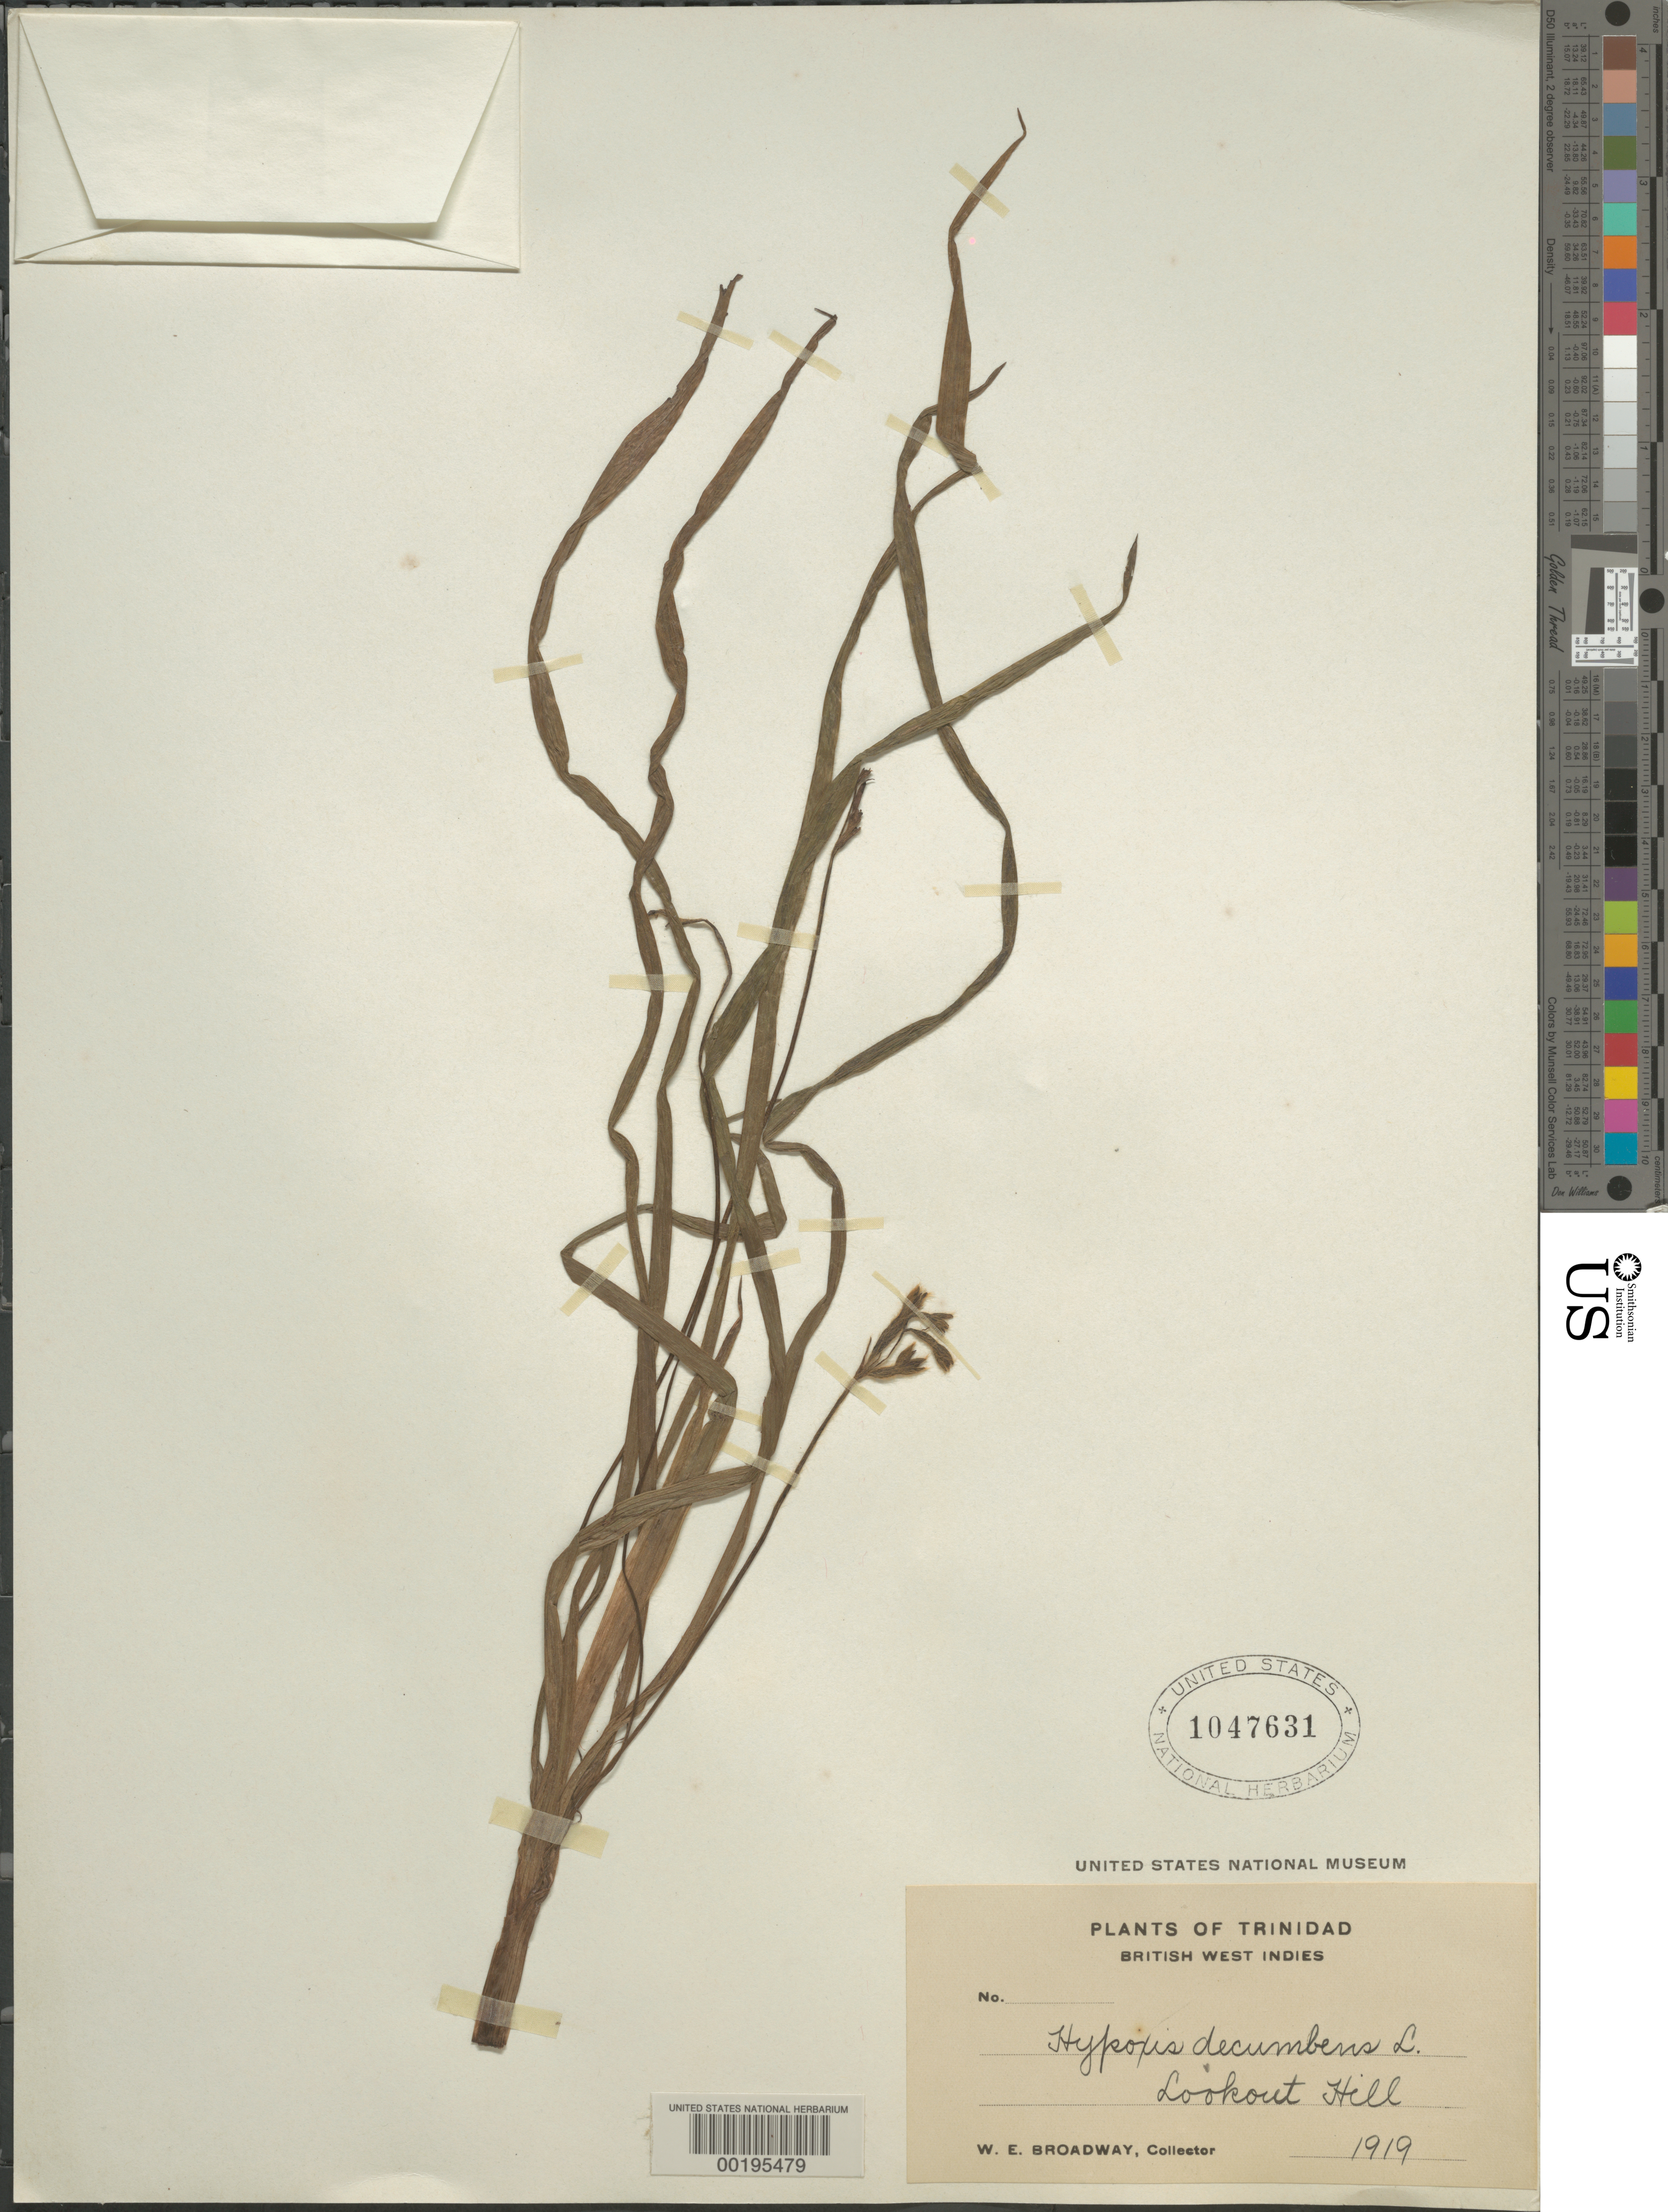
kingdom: Plantae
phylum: Tracheophyta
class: Liliopsida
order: Asparagales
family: Hypoxidaceae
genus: Hypoxis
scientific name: Hypoxis decumbens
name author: L.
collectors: W. E. Broadway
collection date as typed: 1919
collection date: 1919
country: Trinidad and Tobago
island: Trinidad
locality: Lookout hill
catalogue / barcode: US 1047631